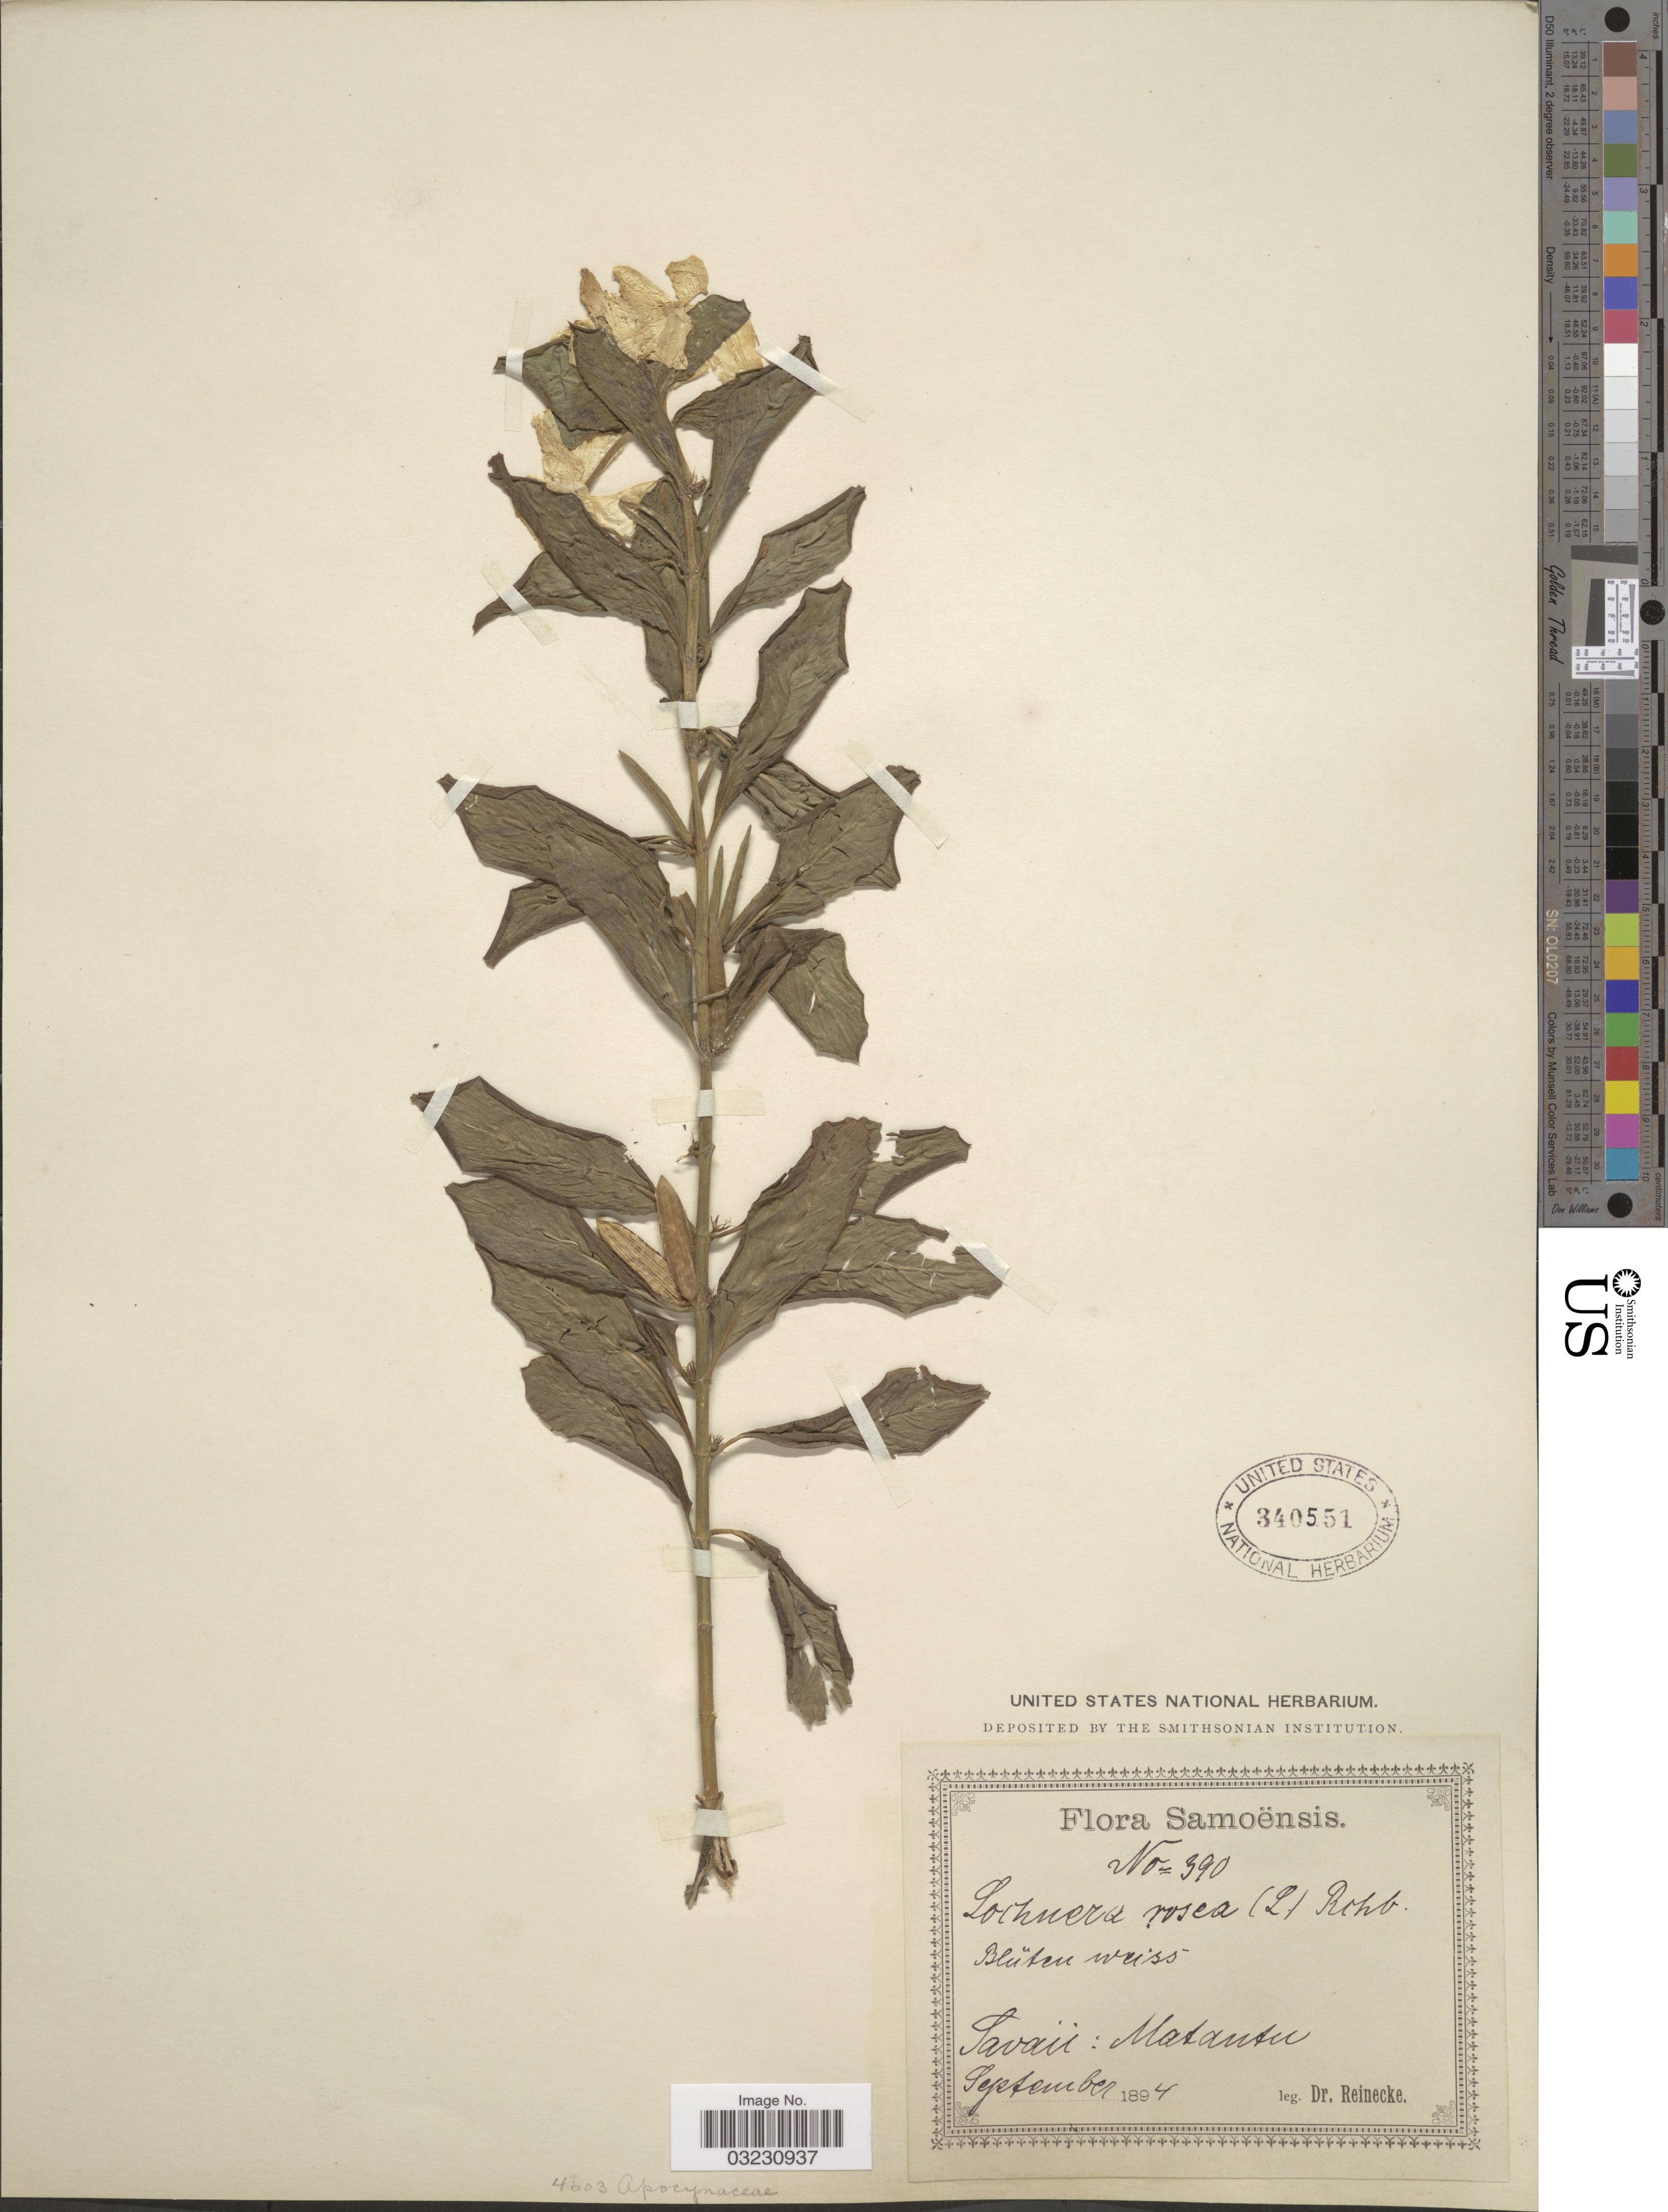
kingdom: Plantae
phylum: Tracheophyta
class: Magnoliopsida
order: Gentianales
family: Apocynaceae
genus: Catharanthus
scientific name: Catharanthus roseus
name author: (L.) G. Don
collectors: -- Reinecke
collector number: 390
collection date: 1894-09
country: Samoa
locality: Samoënsis. Savaii: Matautu.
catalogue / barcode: US 340551